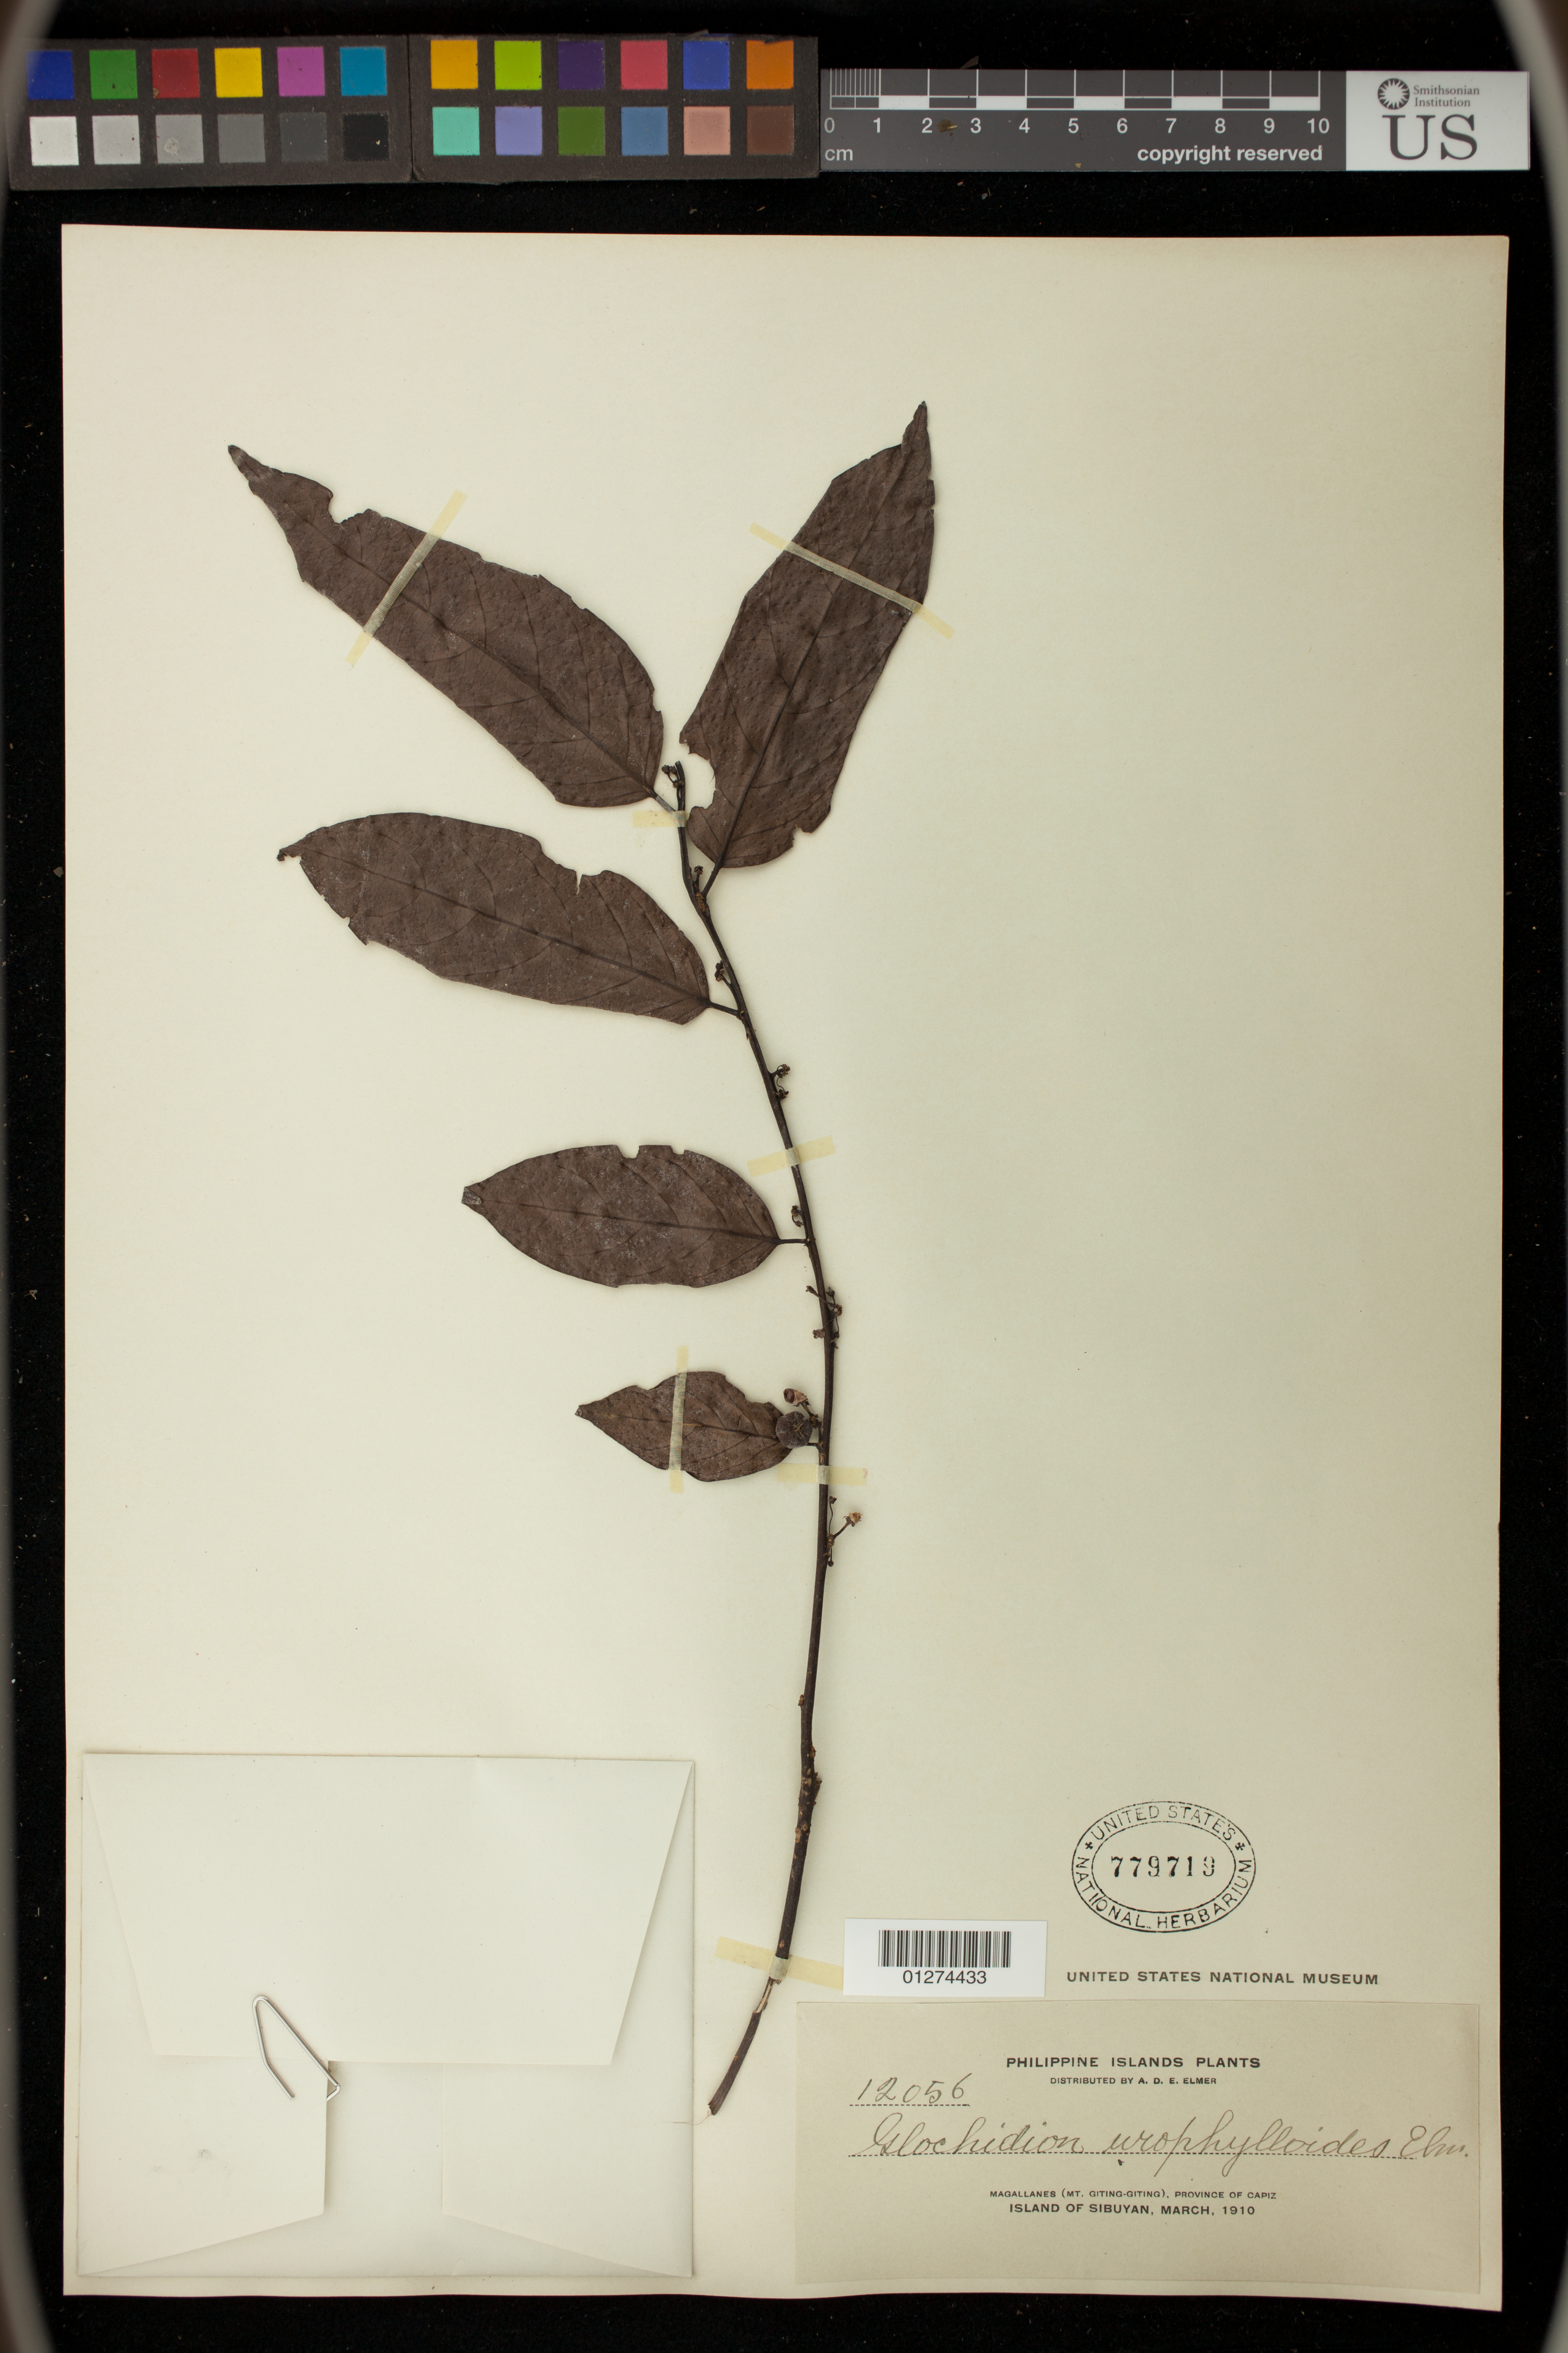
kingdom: Plantae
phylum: Tracheophyta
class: Magnoliopsida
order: Malpighiales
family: Phyllanthaceae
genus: Glochidion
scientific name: Glochidion urophylloides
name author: Elmer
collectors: A. D. E. Elmer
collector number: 12056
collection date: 1910-03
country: Philippines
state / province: Mimaropa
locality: Magallanes (Mt. Giting-Giting), Province of Capiz, Island of Sibuyan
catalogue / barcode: US 779719